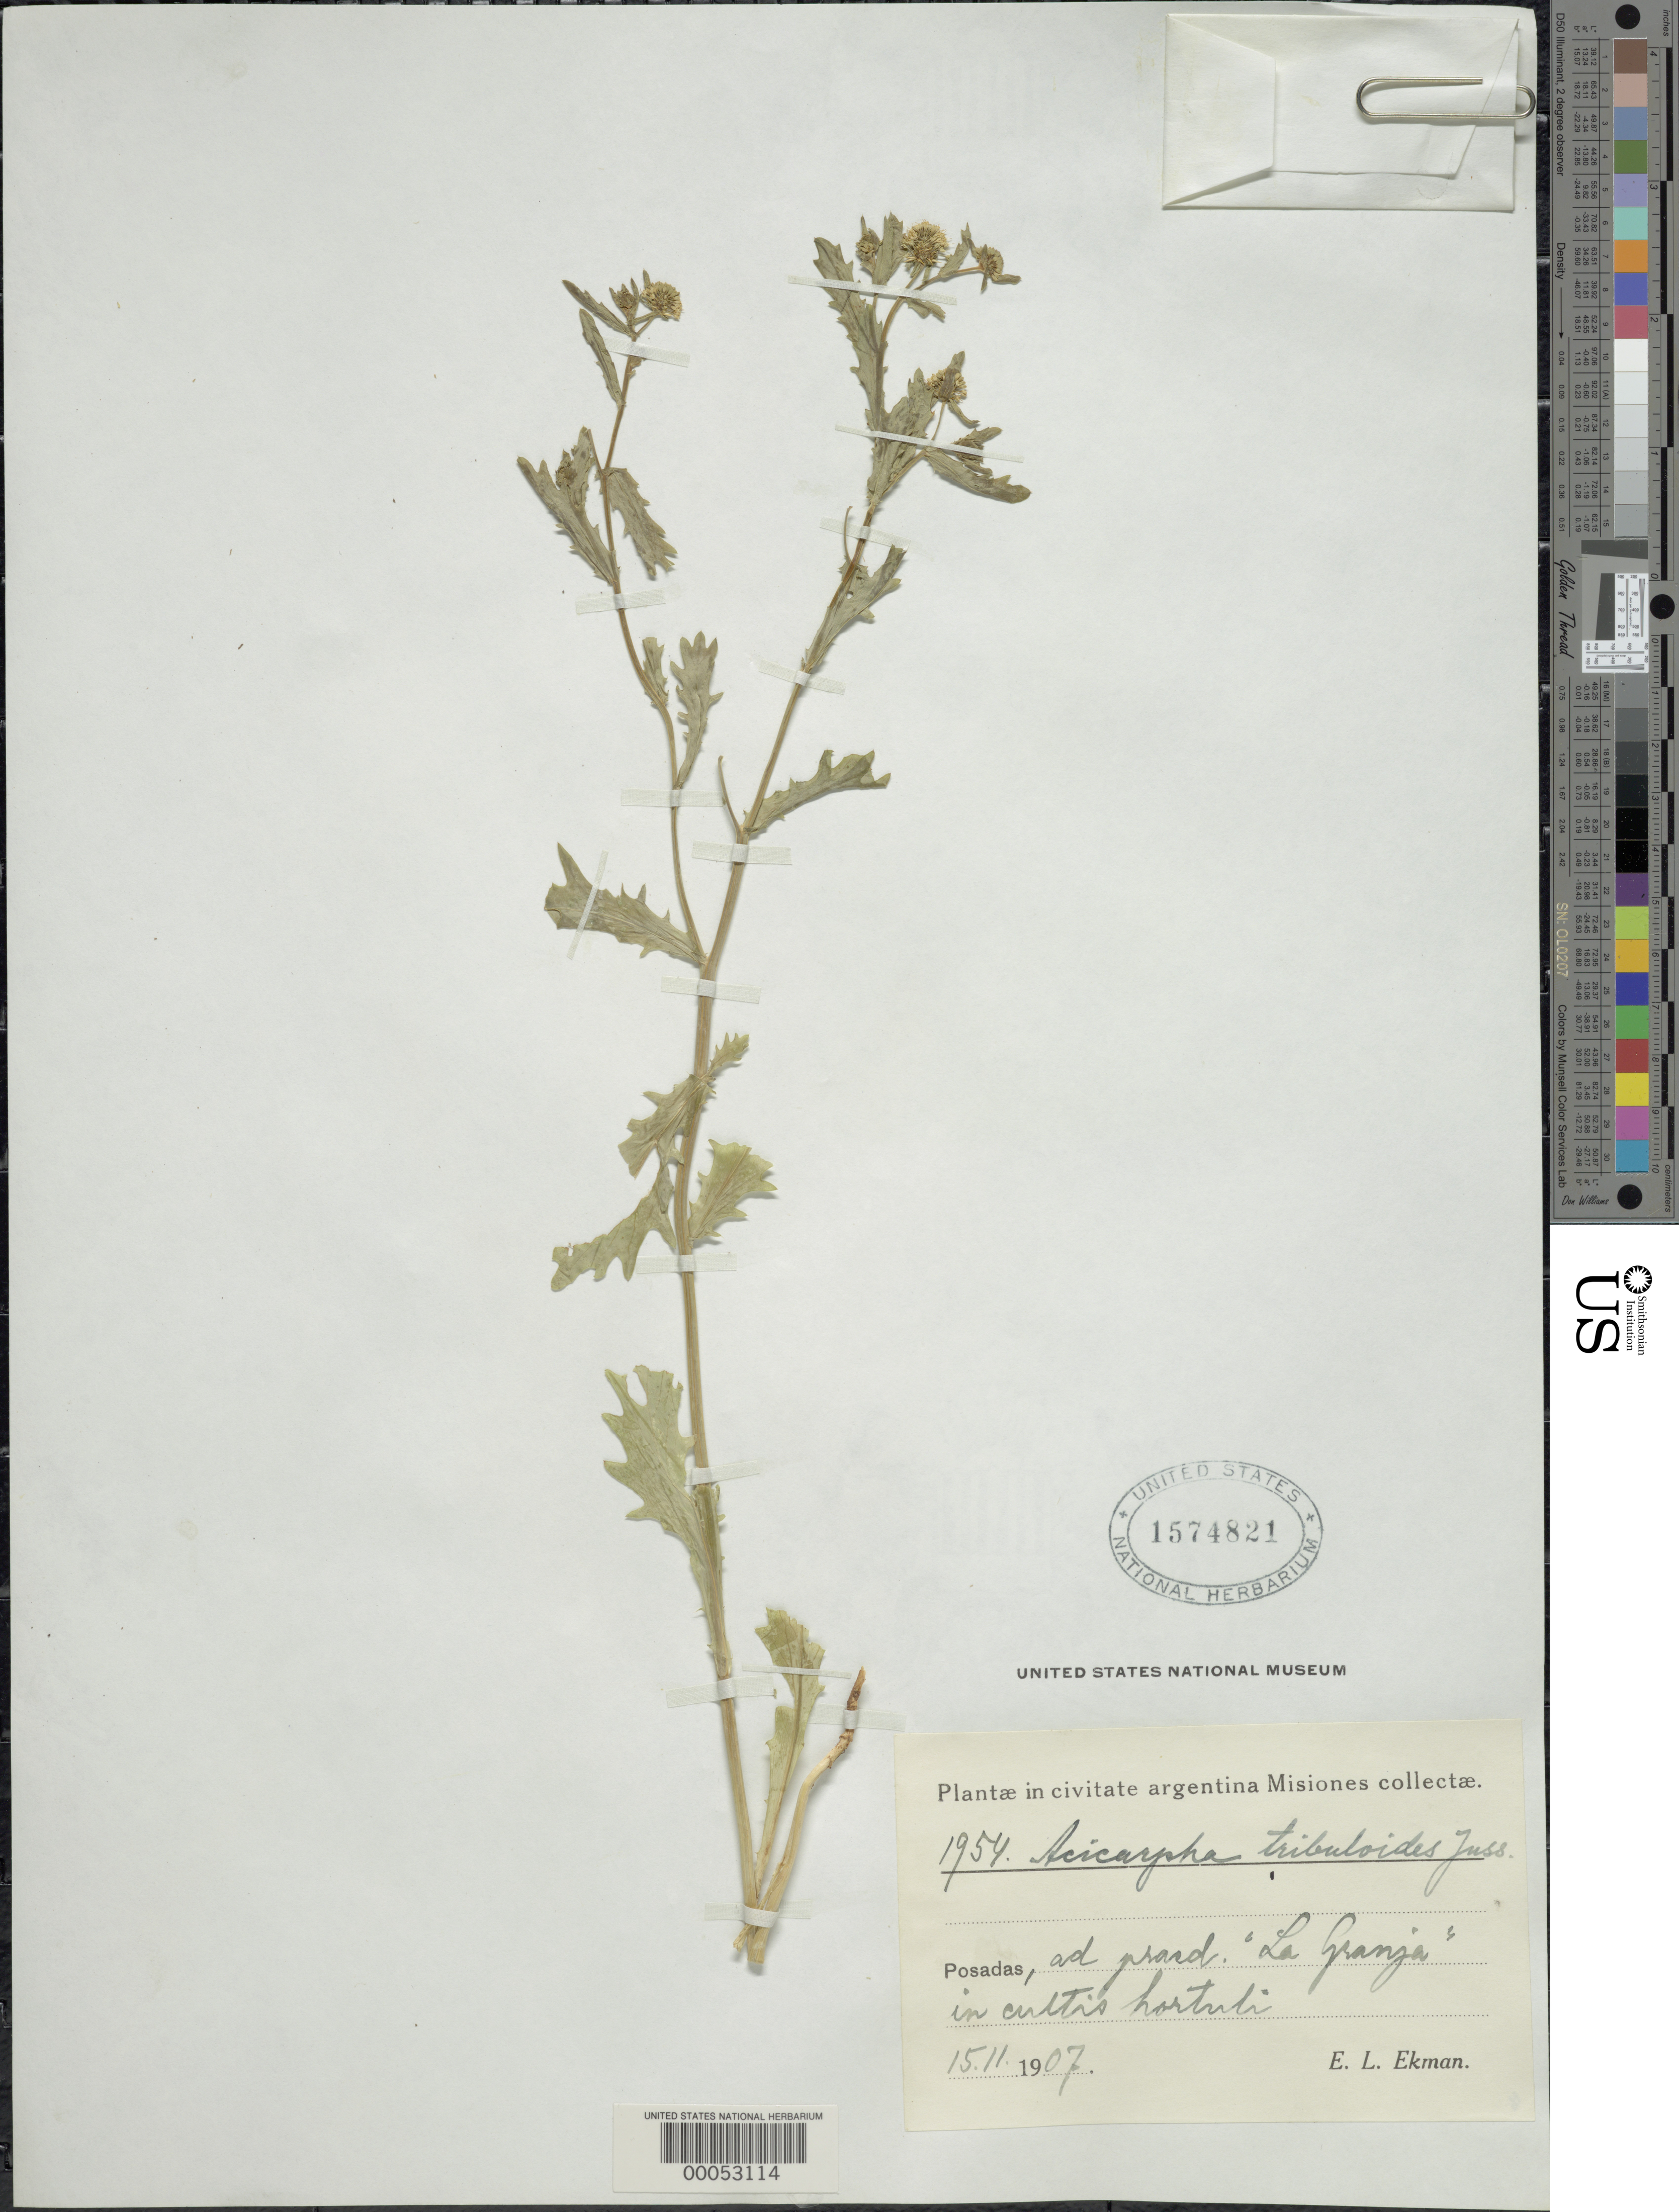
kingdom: Plantae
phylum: Tracheophyta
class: Magnoliopsida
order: Asterales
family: Calyceraceae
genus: Acicarpha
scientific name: Acicarpha tribuloides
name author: Juss.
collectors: E. L. Ekman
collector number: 1954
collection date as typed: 15 Nov 1907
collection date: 1907-11-15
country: Argentina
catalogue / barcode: US 1574821